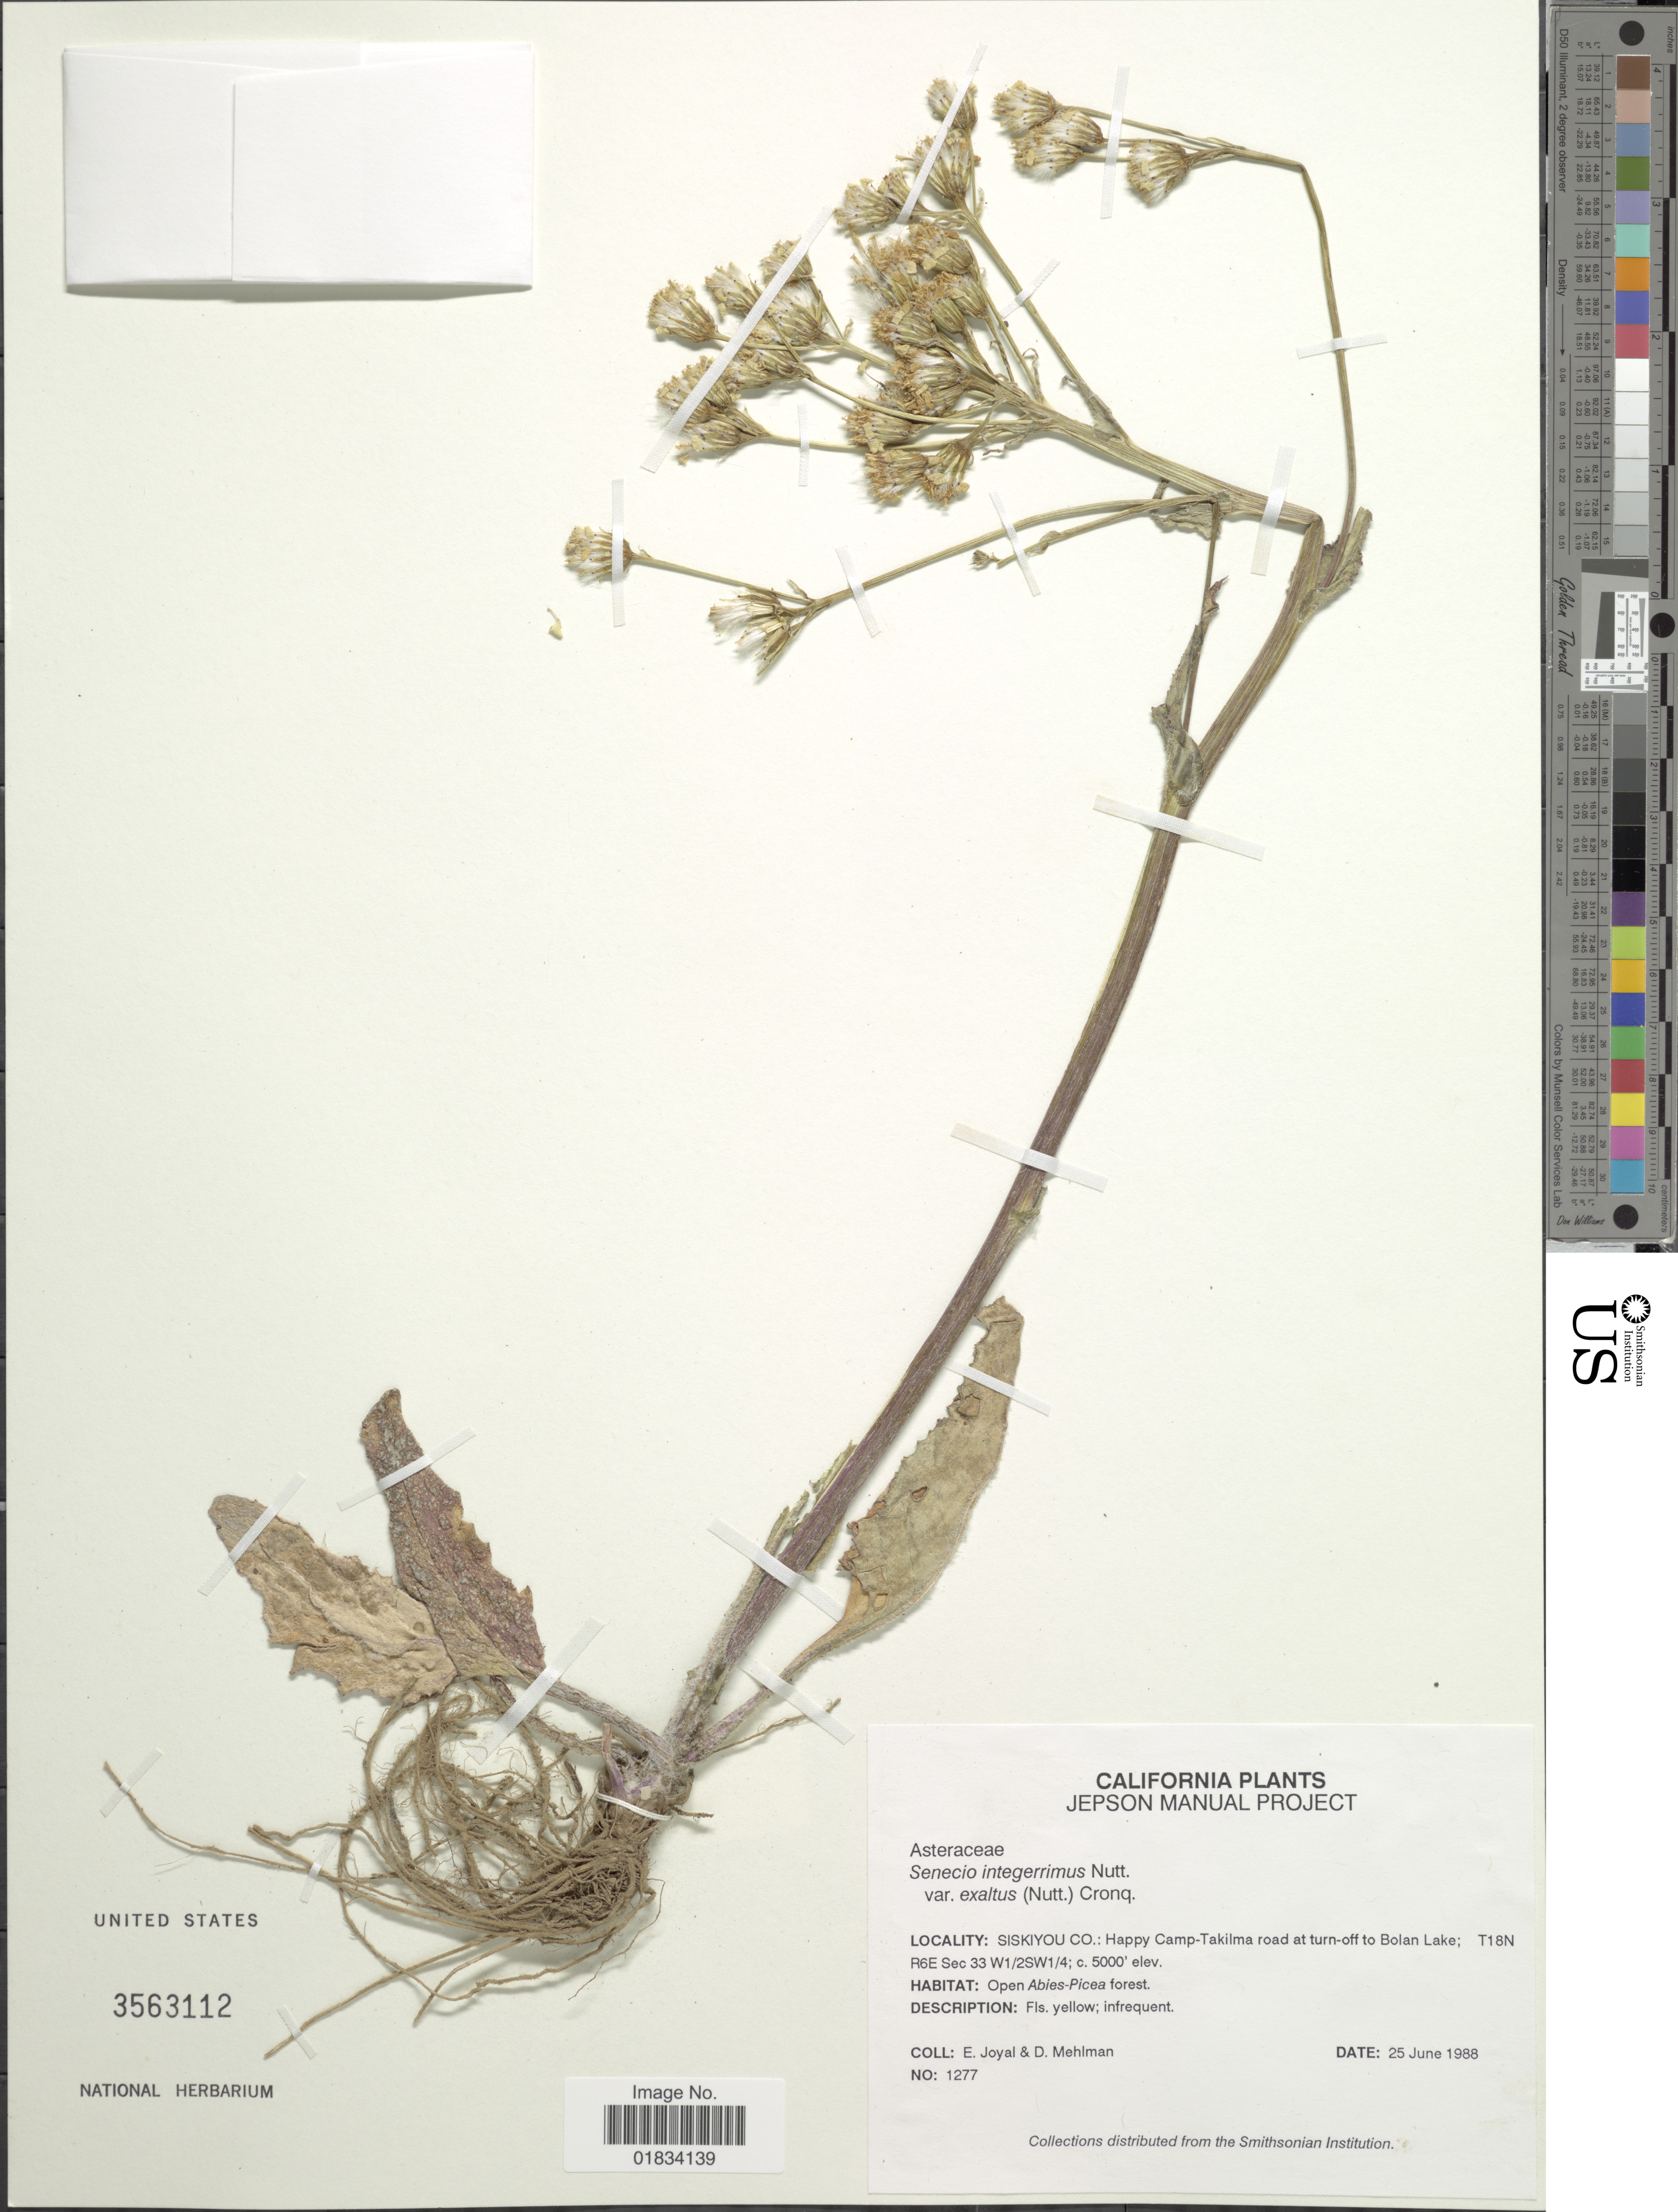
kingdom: Plantae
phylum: Tracheophyta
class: Magnoliopsida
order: Asterales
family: Asteraceae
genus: Senecio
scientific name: Senecio integerrimus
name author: Nutt.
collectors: E. Joyal & D. Mehlman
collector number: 1277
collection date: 1988-06-25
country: United States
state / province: California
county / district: Siskiyou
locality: Siskiyou Co.: Happy Camp-Takilma road at turn-off to Bolan Lake T18N R6E Sec 33 W1/2SW1/4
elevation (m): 1524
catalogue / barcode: US 3563112